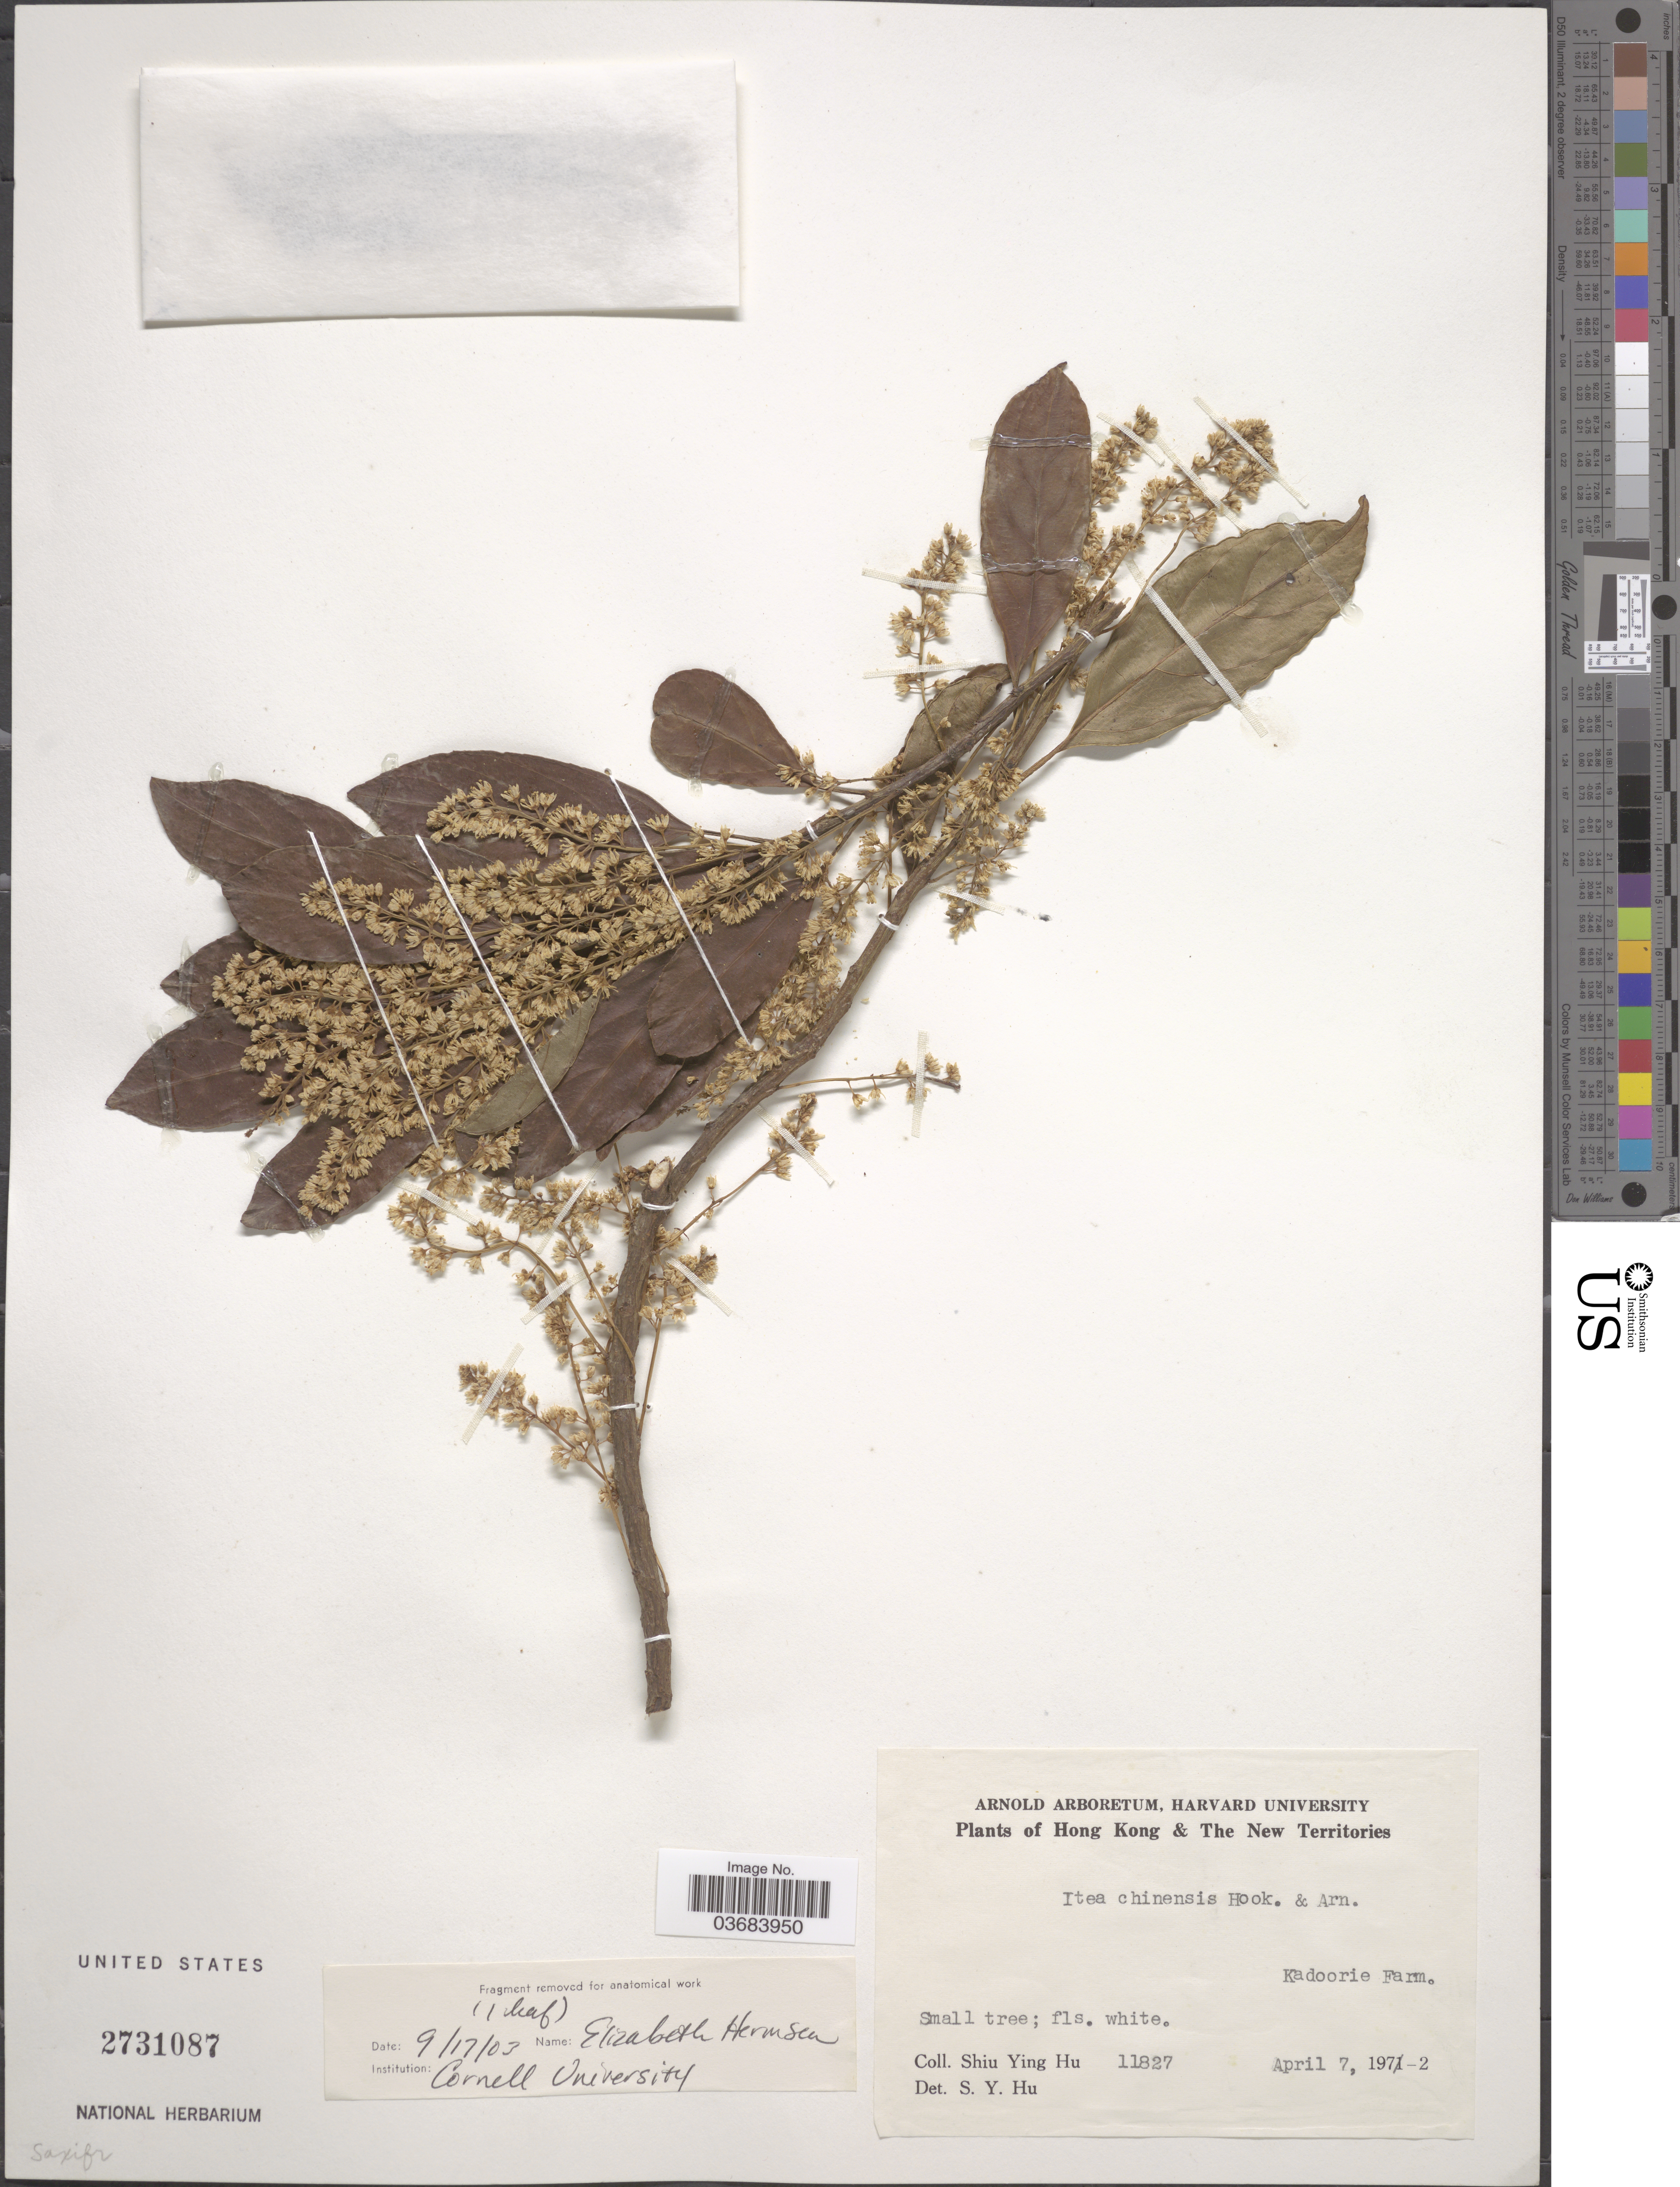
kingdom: Plantae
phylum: Tracheophyta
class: Magnoliopsida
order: Saxifragales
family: Iteaceae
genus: Itea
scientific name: Itea chinensis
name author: W. Hook. & H.J. Arn.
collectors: S. Y. Hu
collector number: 11827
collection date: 1972-04-07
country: China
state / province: Hong Kong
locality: Hong Kong & The New Territories. Kadoorie Farm.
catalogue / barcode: US 2731087